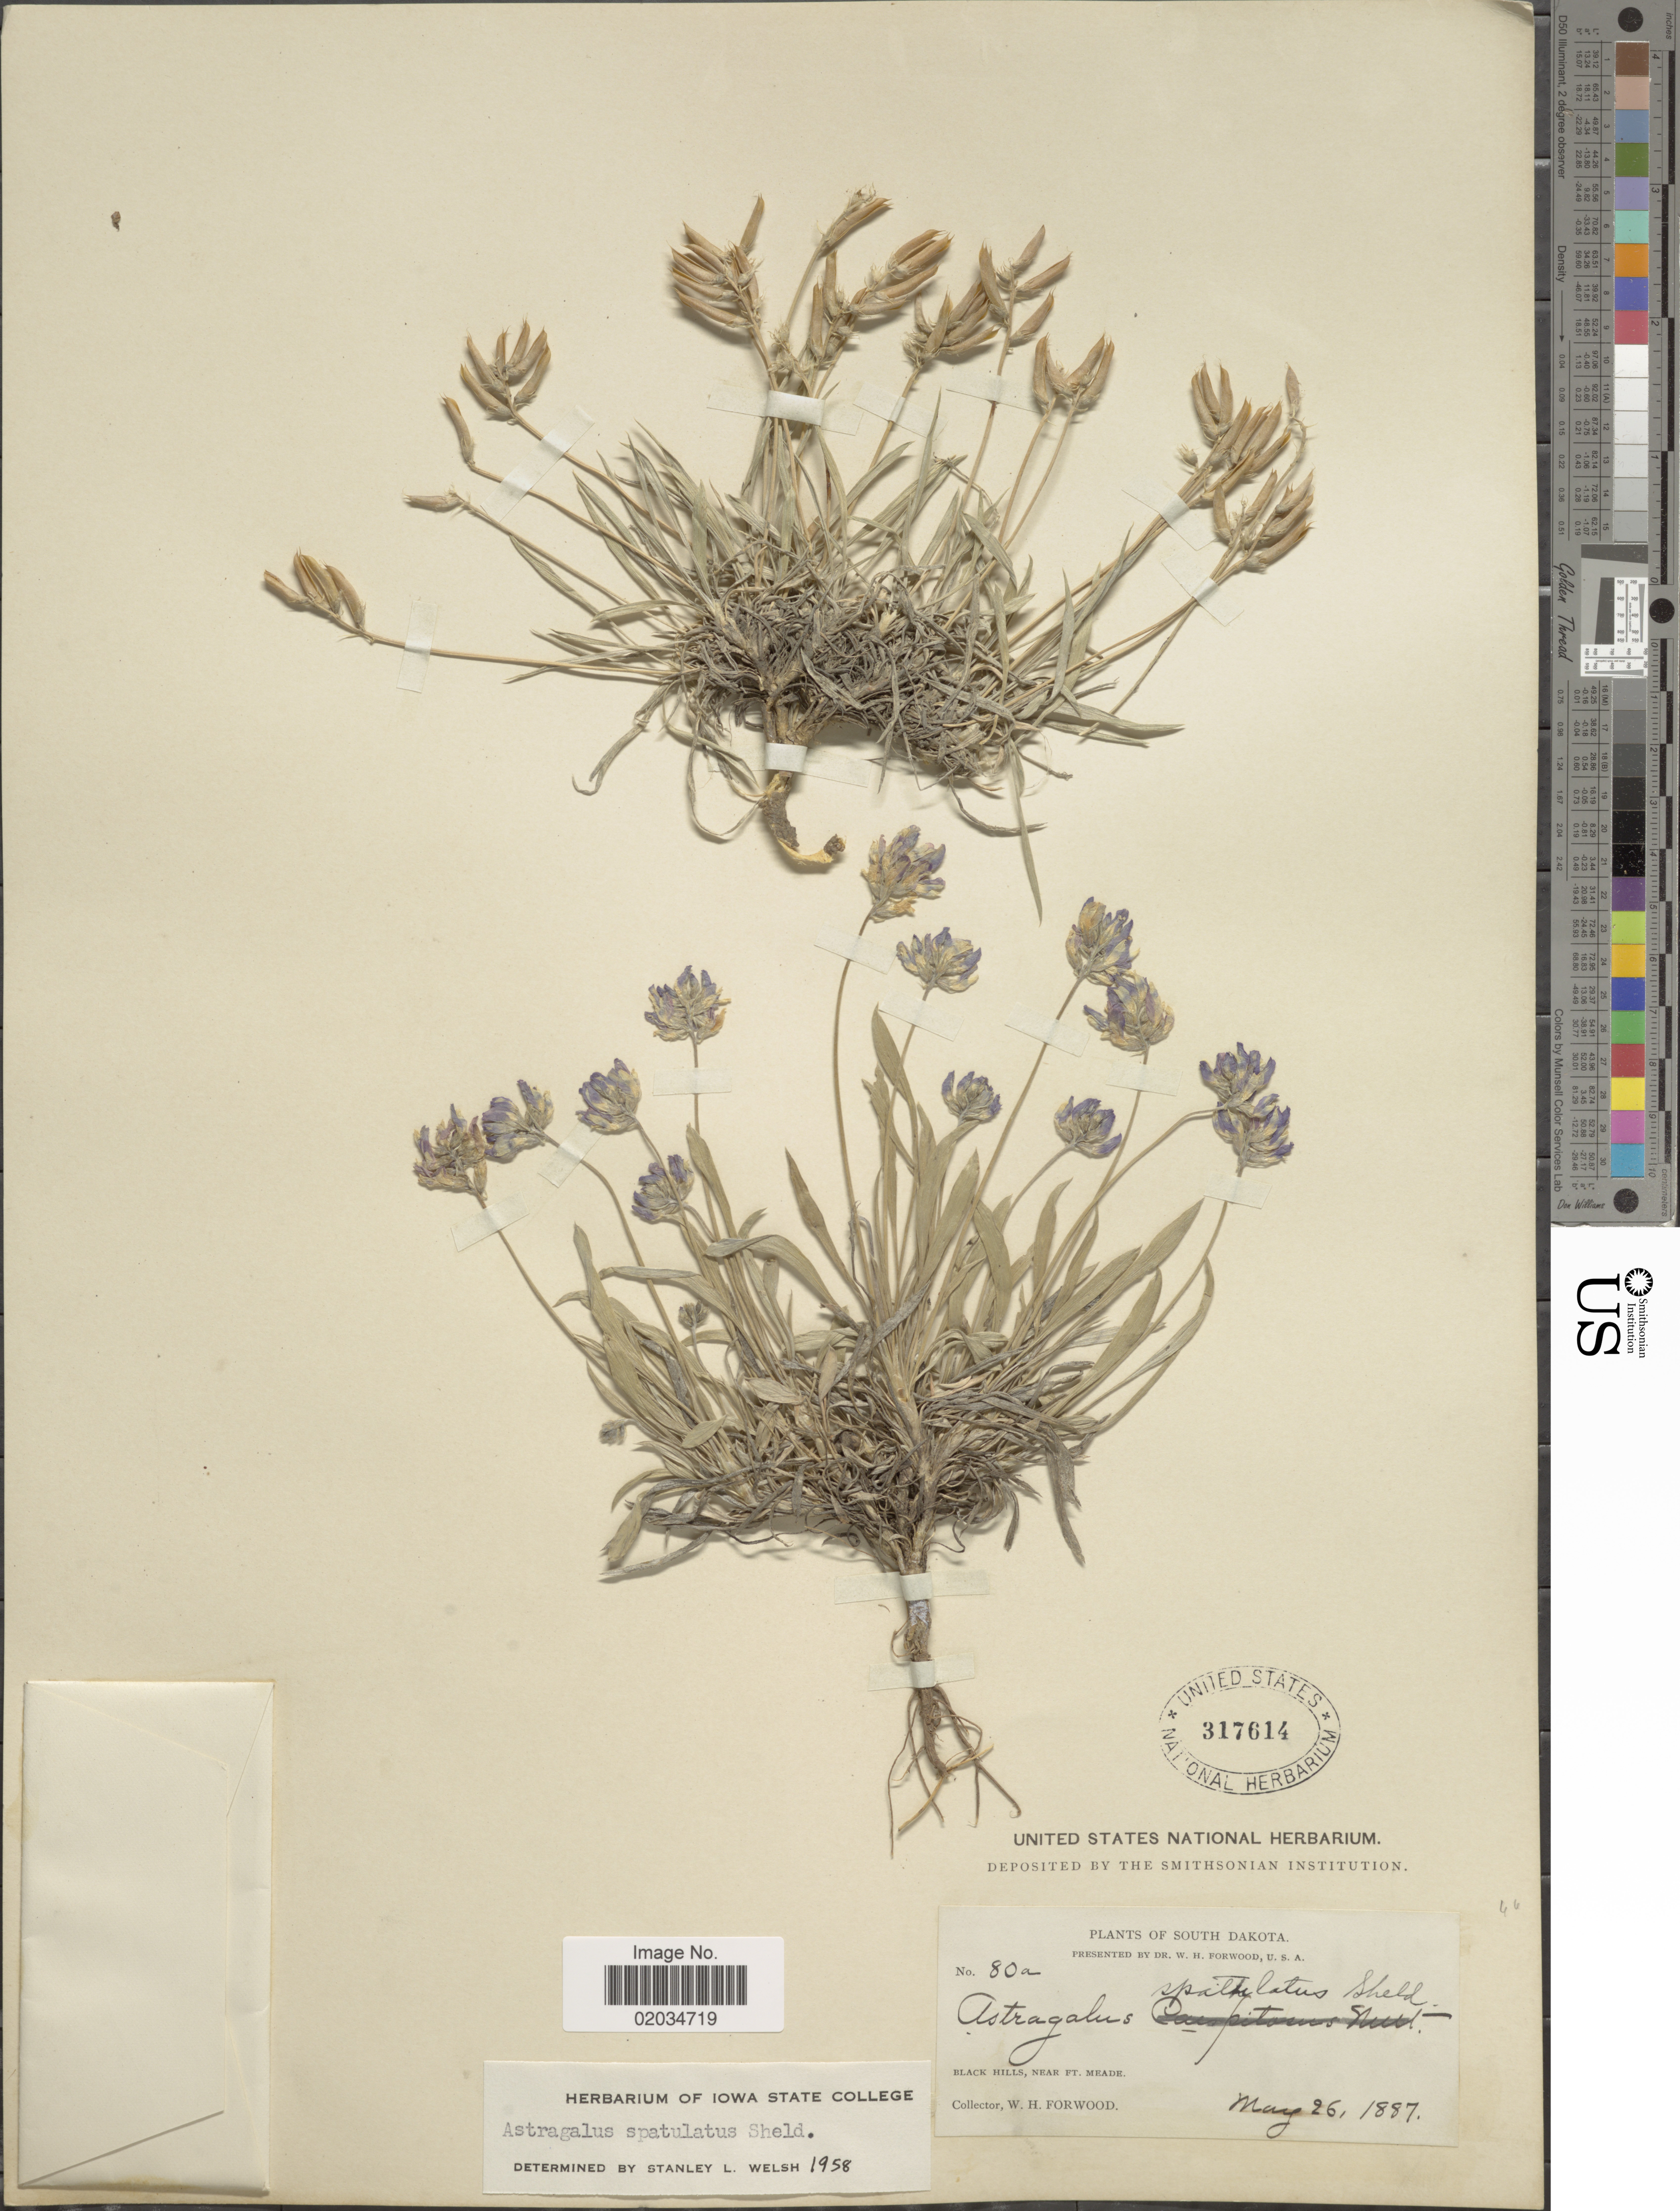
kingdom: Plantae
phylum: Tracheophyta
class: Magnoliopsida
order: Fabales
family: Fabaceae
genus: Astragalus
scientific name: Astragalus sparsiflorus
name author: A. Gray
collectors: W. Forwood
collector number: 80a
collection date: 1887-05-26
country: United States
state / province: South Dakota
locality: Black Hills, near Ft. Meade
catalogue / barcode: US 317614